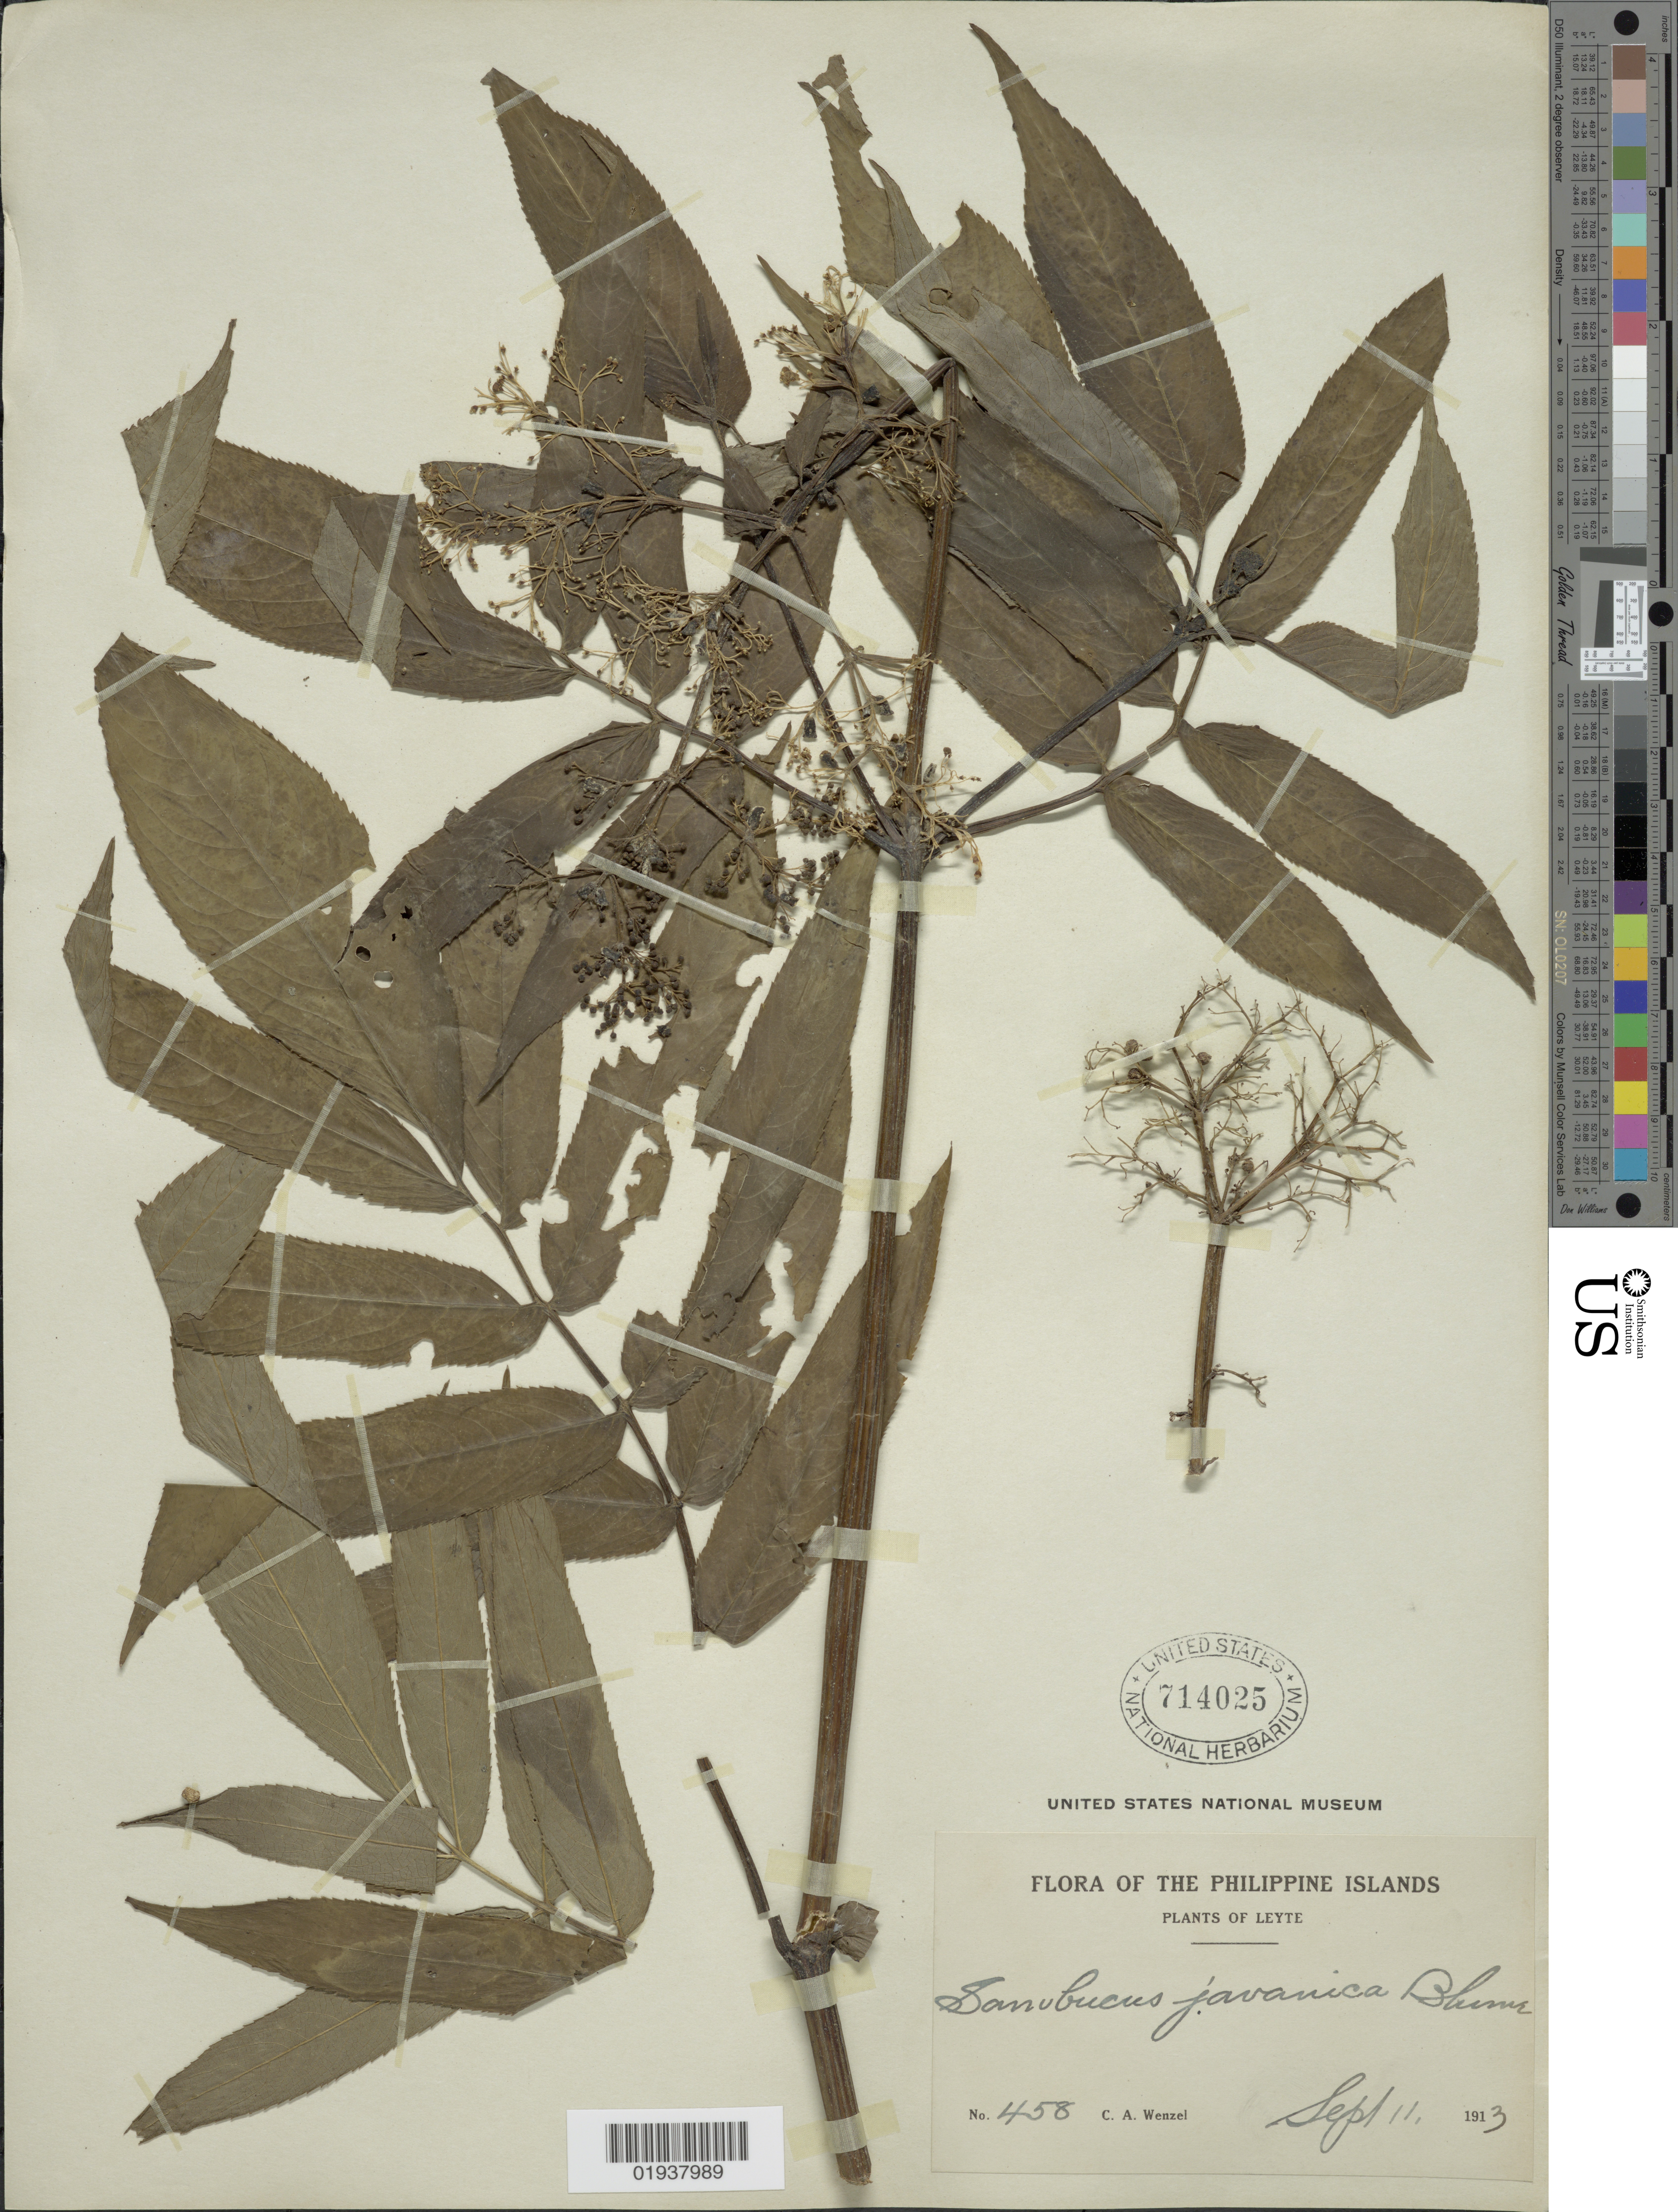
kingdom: Plantae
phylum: Tracheophyta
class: Magnoliopsida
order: Dipsacales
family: Viburnaceae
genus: Sambucus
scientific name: Sambucus javanica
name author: Blume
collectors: C. Wenzel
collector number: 458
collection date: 1913-09-11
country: Philippines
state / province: Eastern Visayas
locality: Philippine Islands, Leyte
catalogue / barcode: US 714025